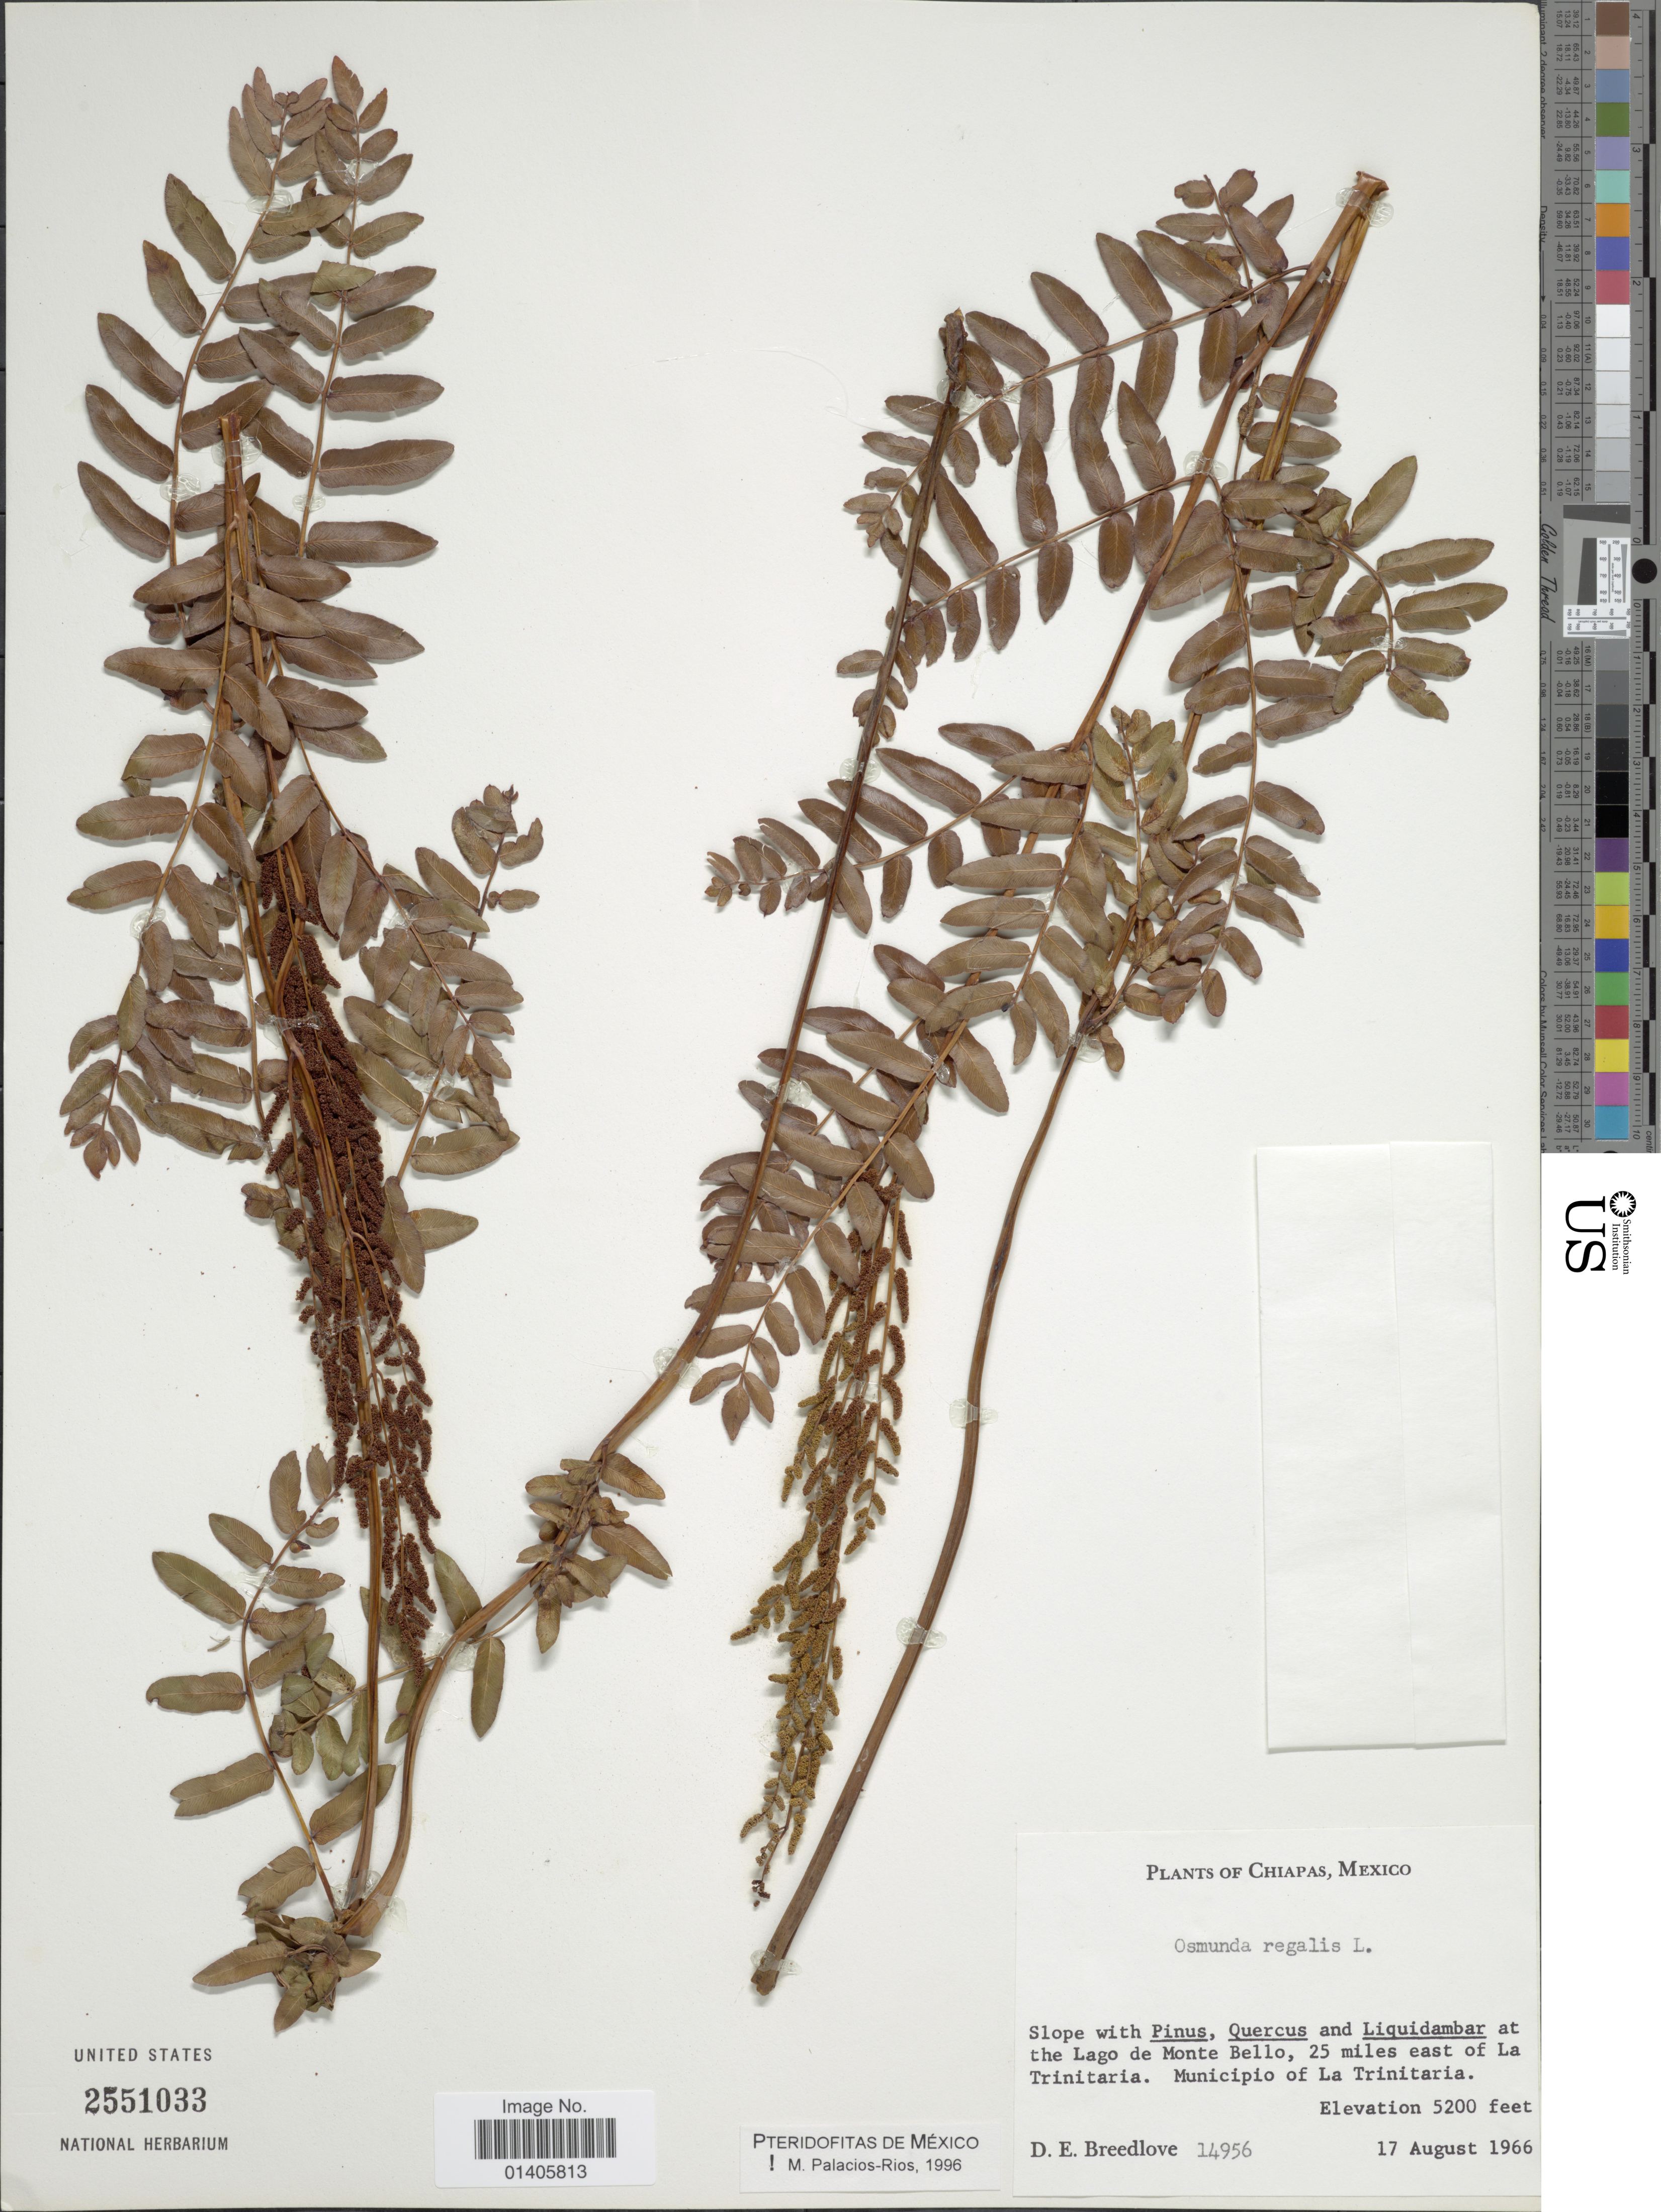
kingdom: Plantae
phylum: Tracheophyta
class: Polypodiopsida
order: Osmundales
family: Osmundaceae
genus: Osmunda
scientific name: Osmunda regalis var. spectabilis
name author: (Willd.) A. Gray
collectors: D. E. Breedlove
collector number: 14956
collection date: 1966-08-17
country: Mexico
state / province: Chiapas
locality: At the Lago de Monte Bello, 25 miles east of La Trinitaria. Municipio of La Trinitaria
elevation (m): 1585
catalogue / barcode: US 2551033